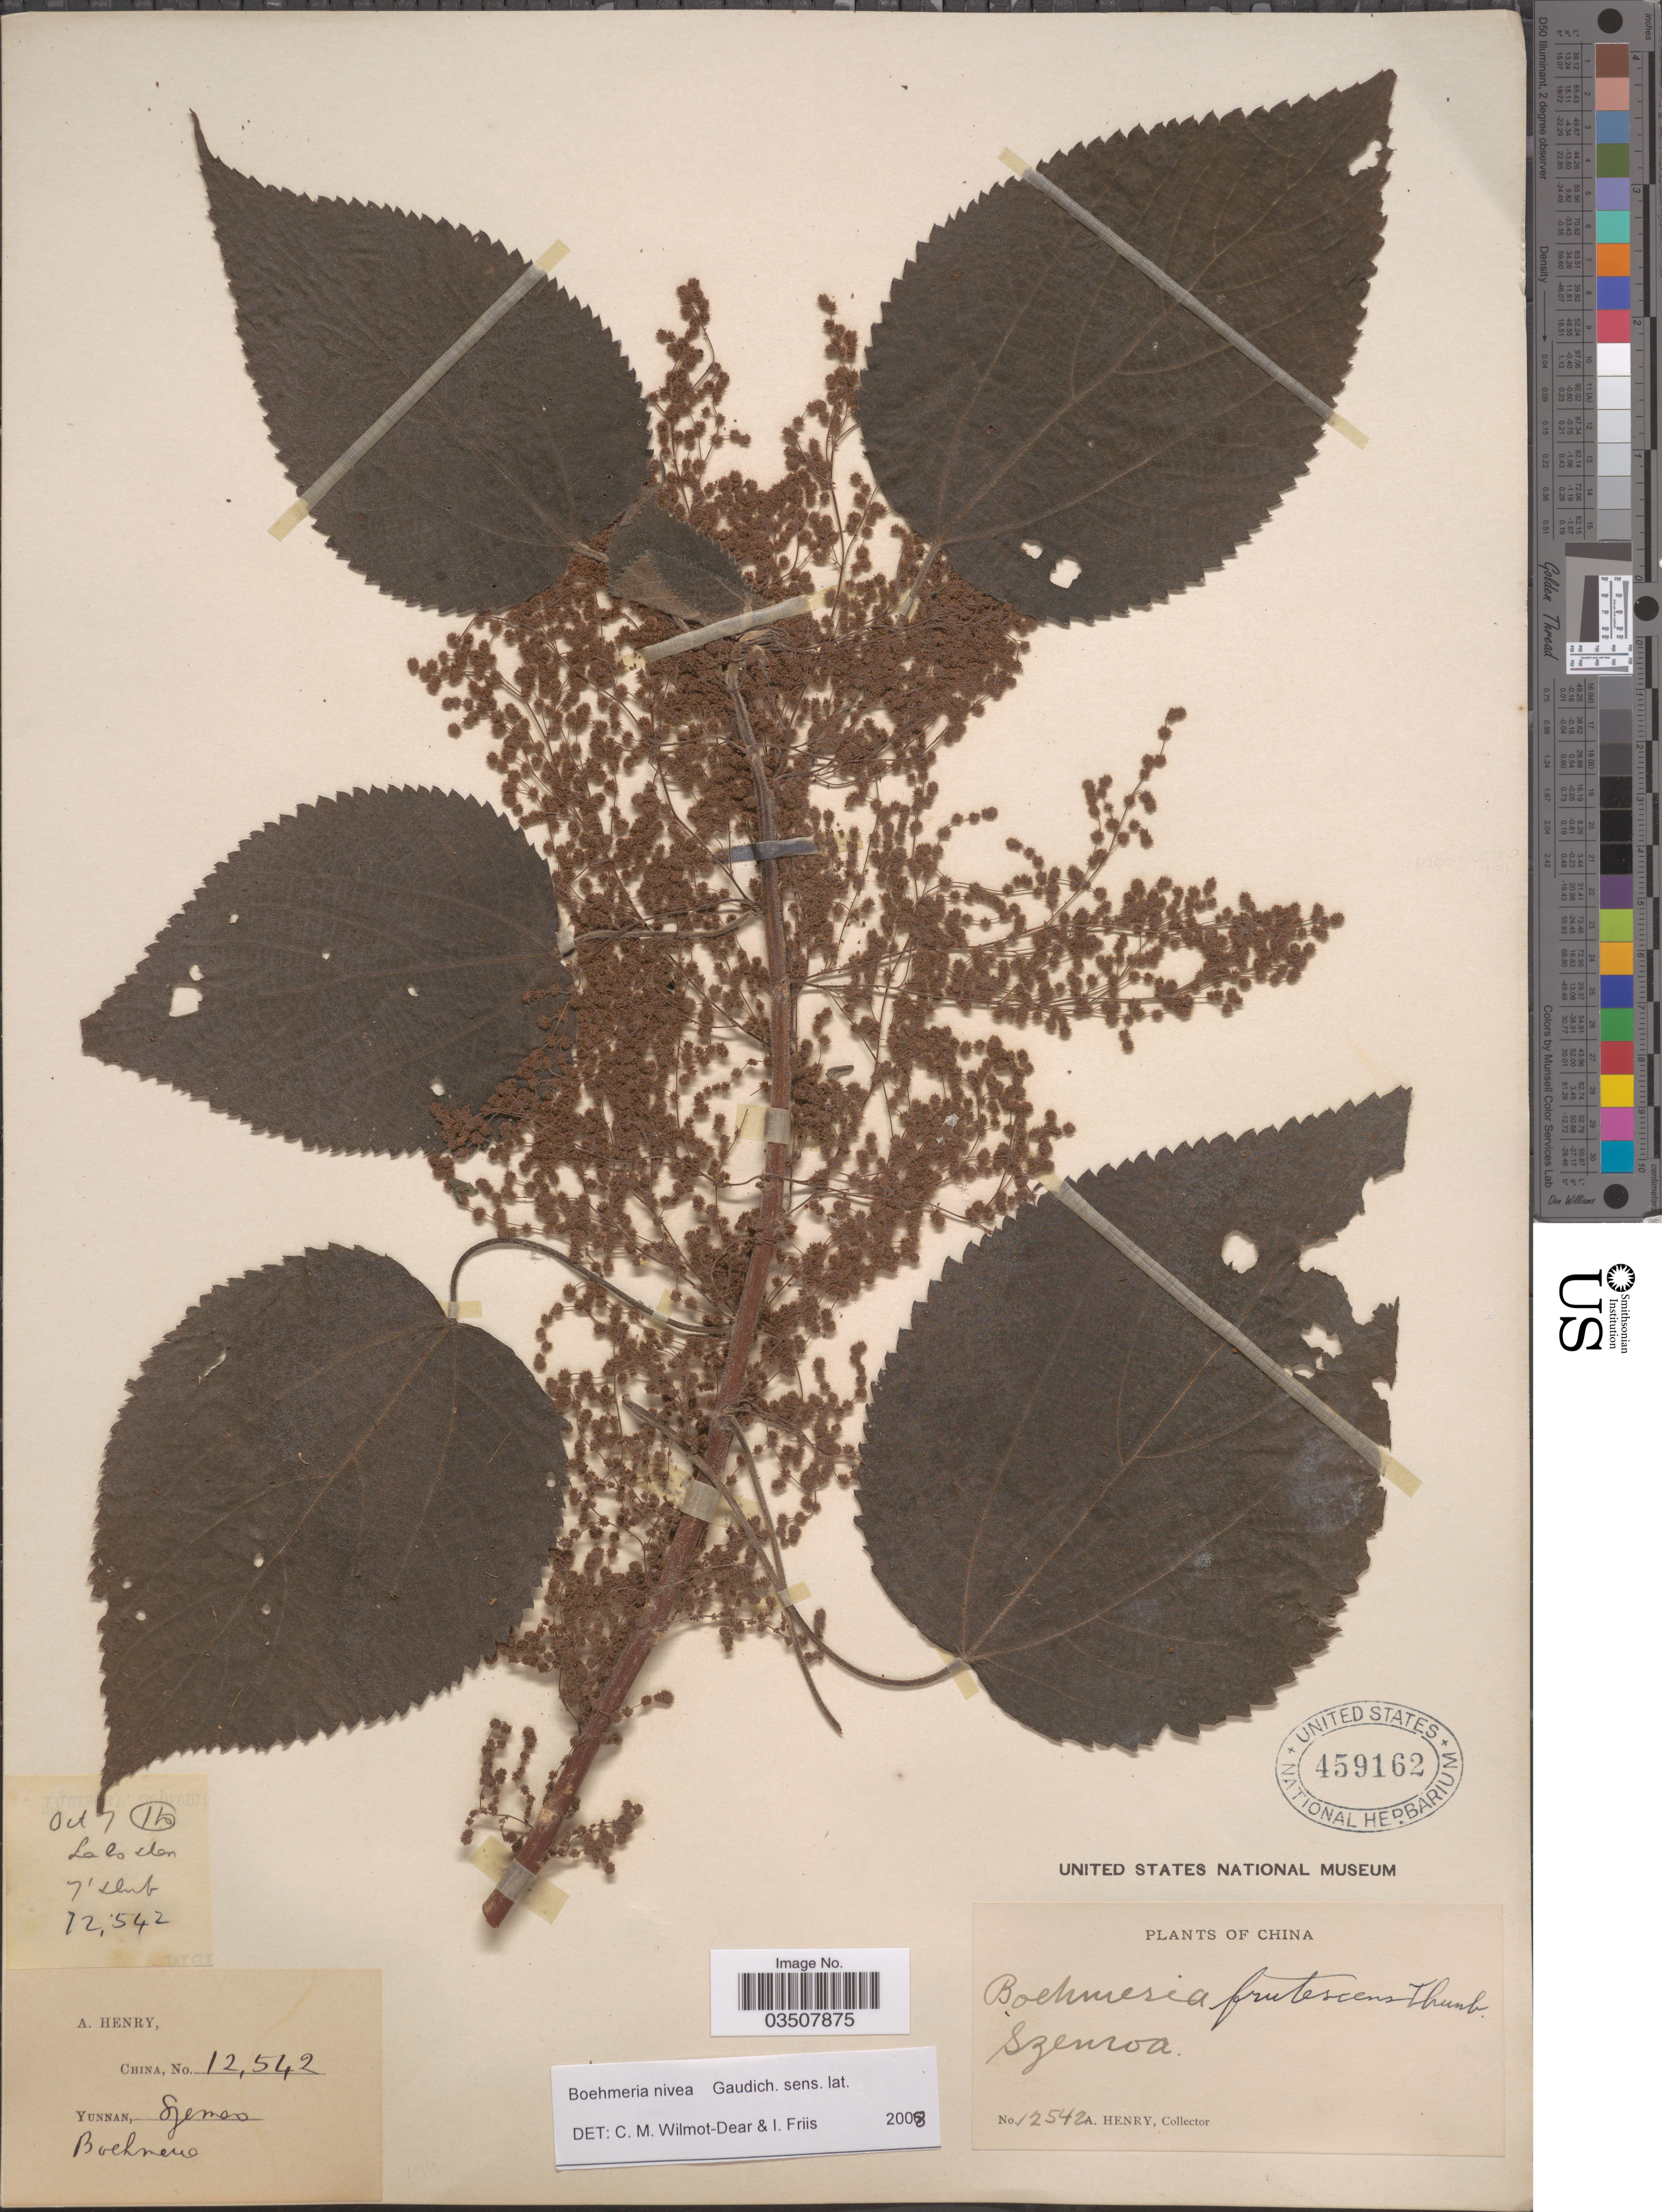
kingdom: Plantae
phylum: Tracheophyta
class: Magnoliopsida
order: Rosales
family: Urticaceae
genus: Boehmeria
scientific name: Boehmeria nivea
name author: (L.) Gaudich.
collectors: A. Henry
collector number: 12542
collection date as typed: Transcribed d/m/y: /10/7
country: China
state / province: Yunnan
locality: Szemoa. La Lo shen. Ho.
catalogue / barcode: US 459162